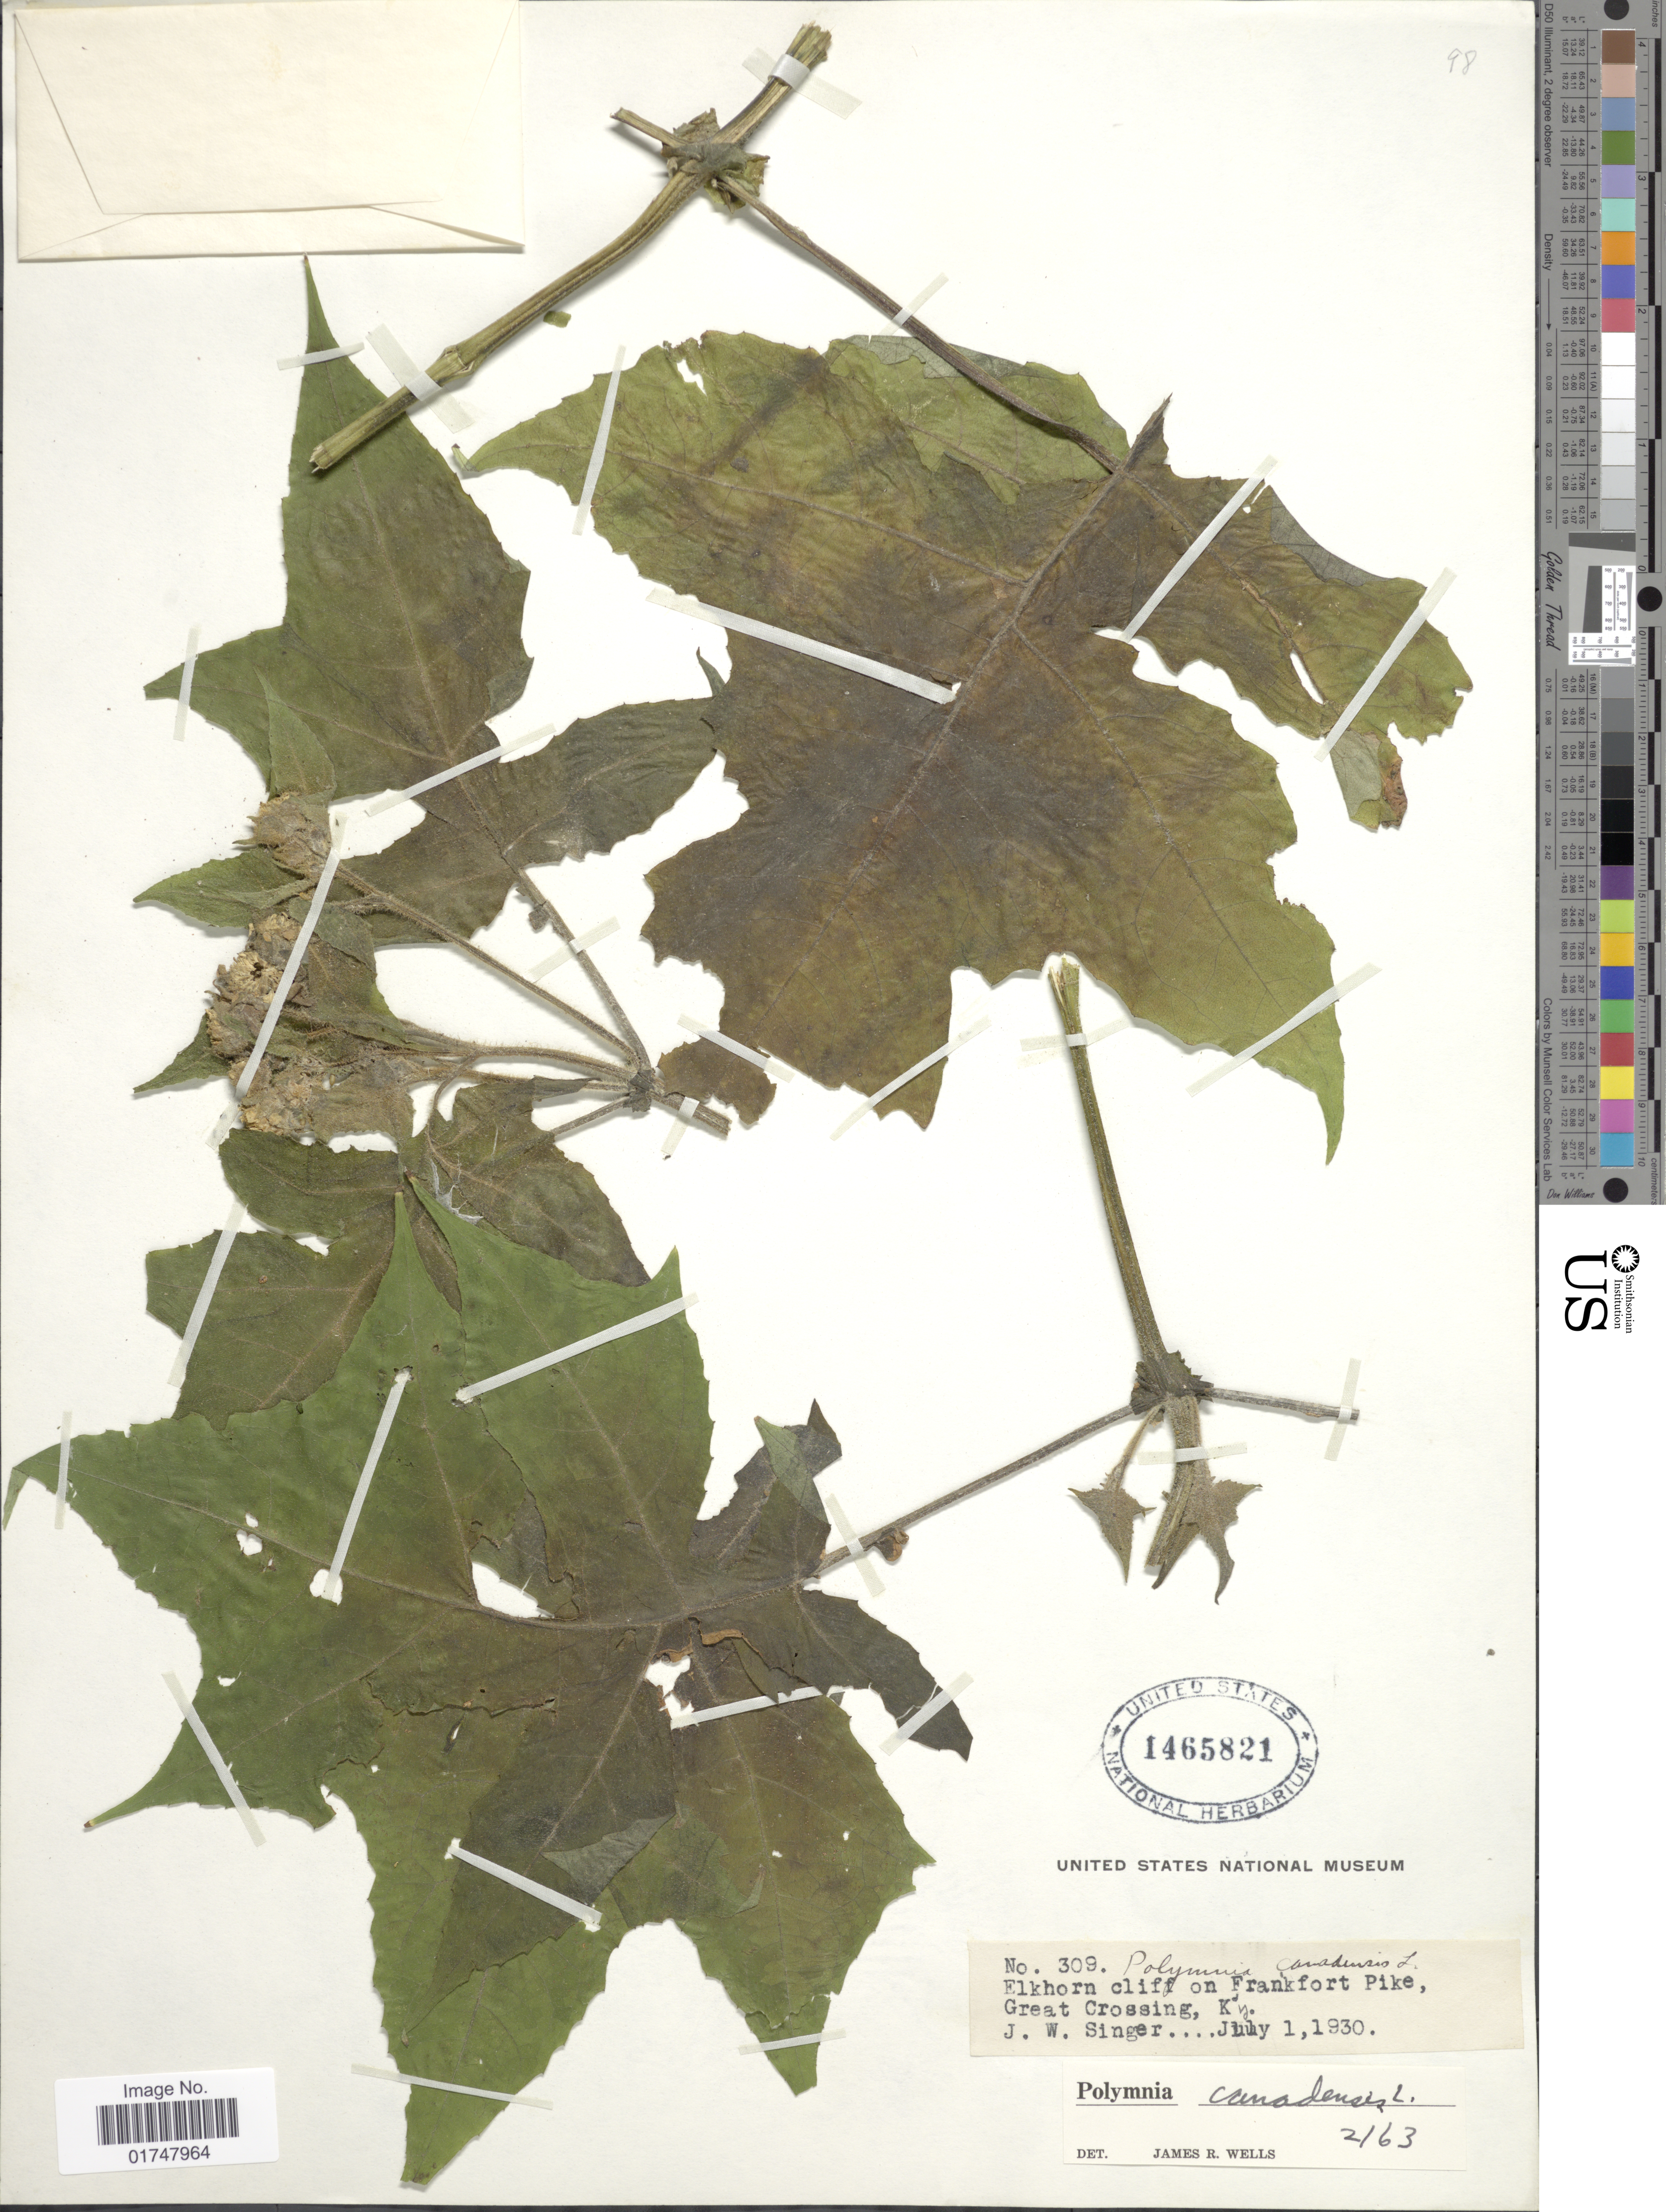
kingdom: Plantae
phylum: Tracheophyta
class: Magnoliopsida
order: Asterales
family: Asteraceae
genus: Polymnia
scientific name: Polymnia canadensis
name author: L.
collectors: J. EW. Singer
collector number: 309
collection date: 1930-07-01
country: United States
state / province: Kentucky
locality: Elkhorn cliff on Frankfort Pike, Great Crossing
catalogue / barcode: US 1465821